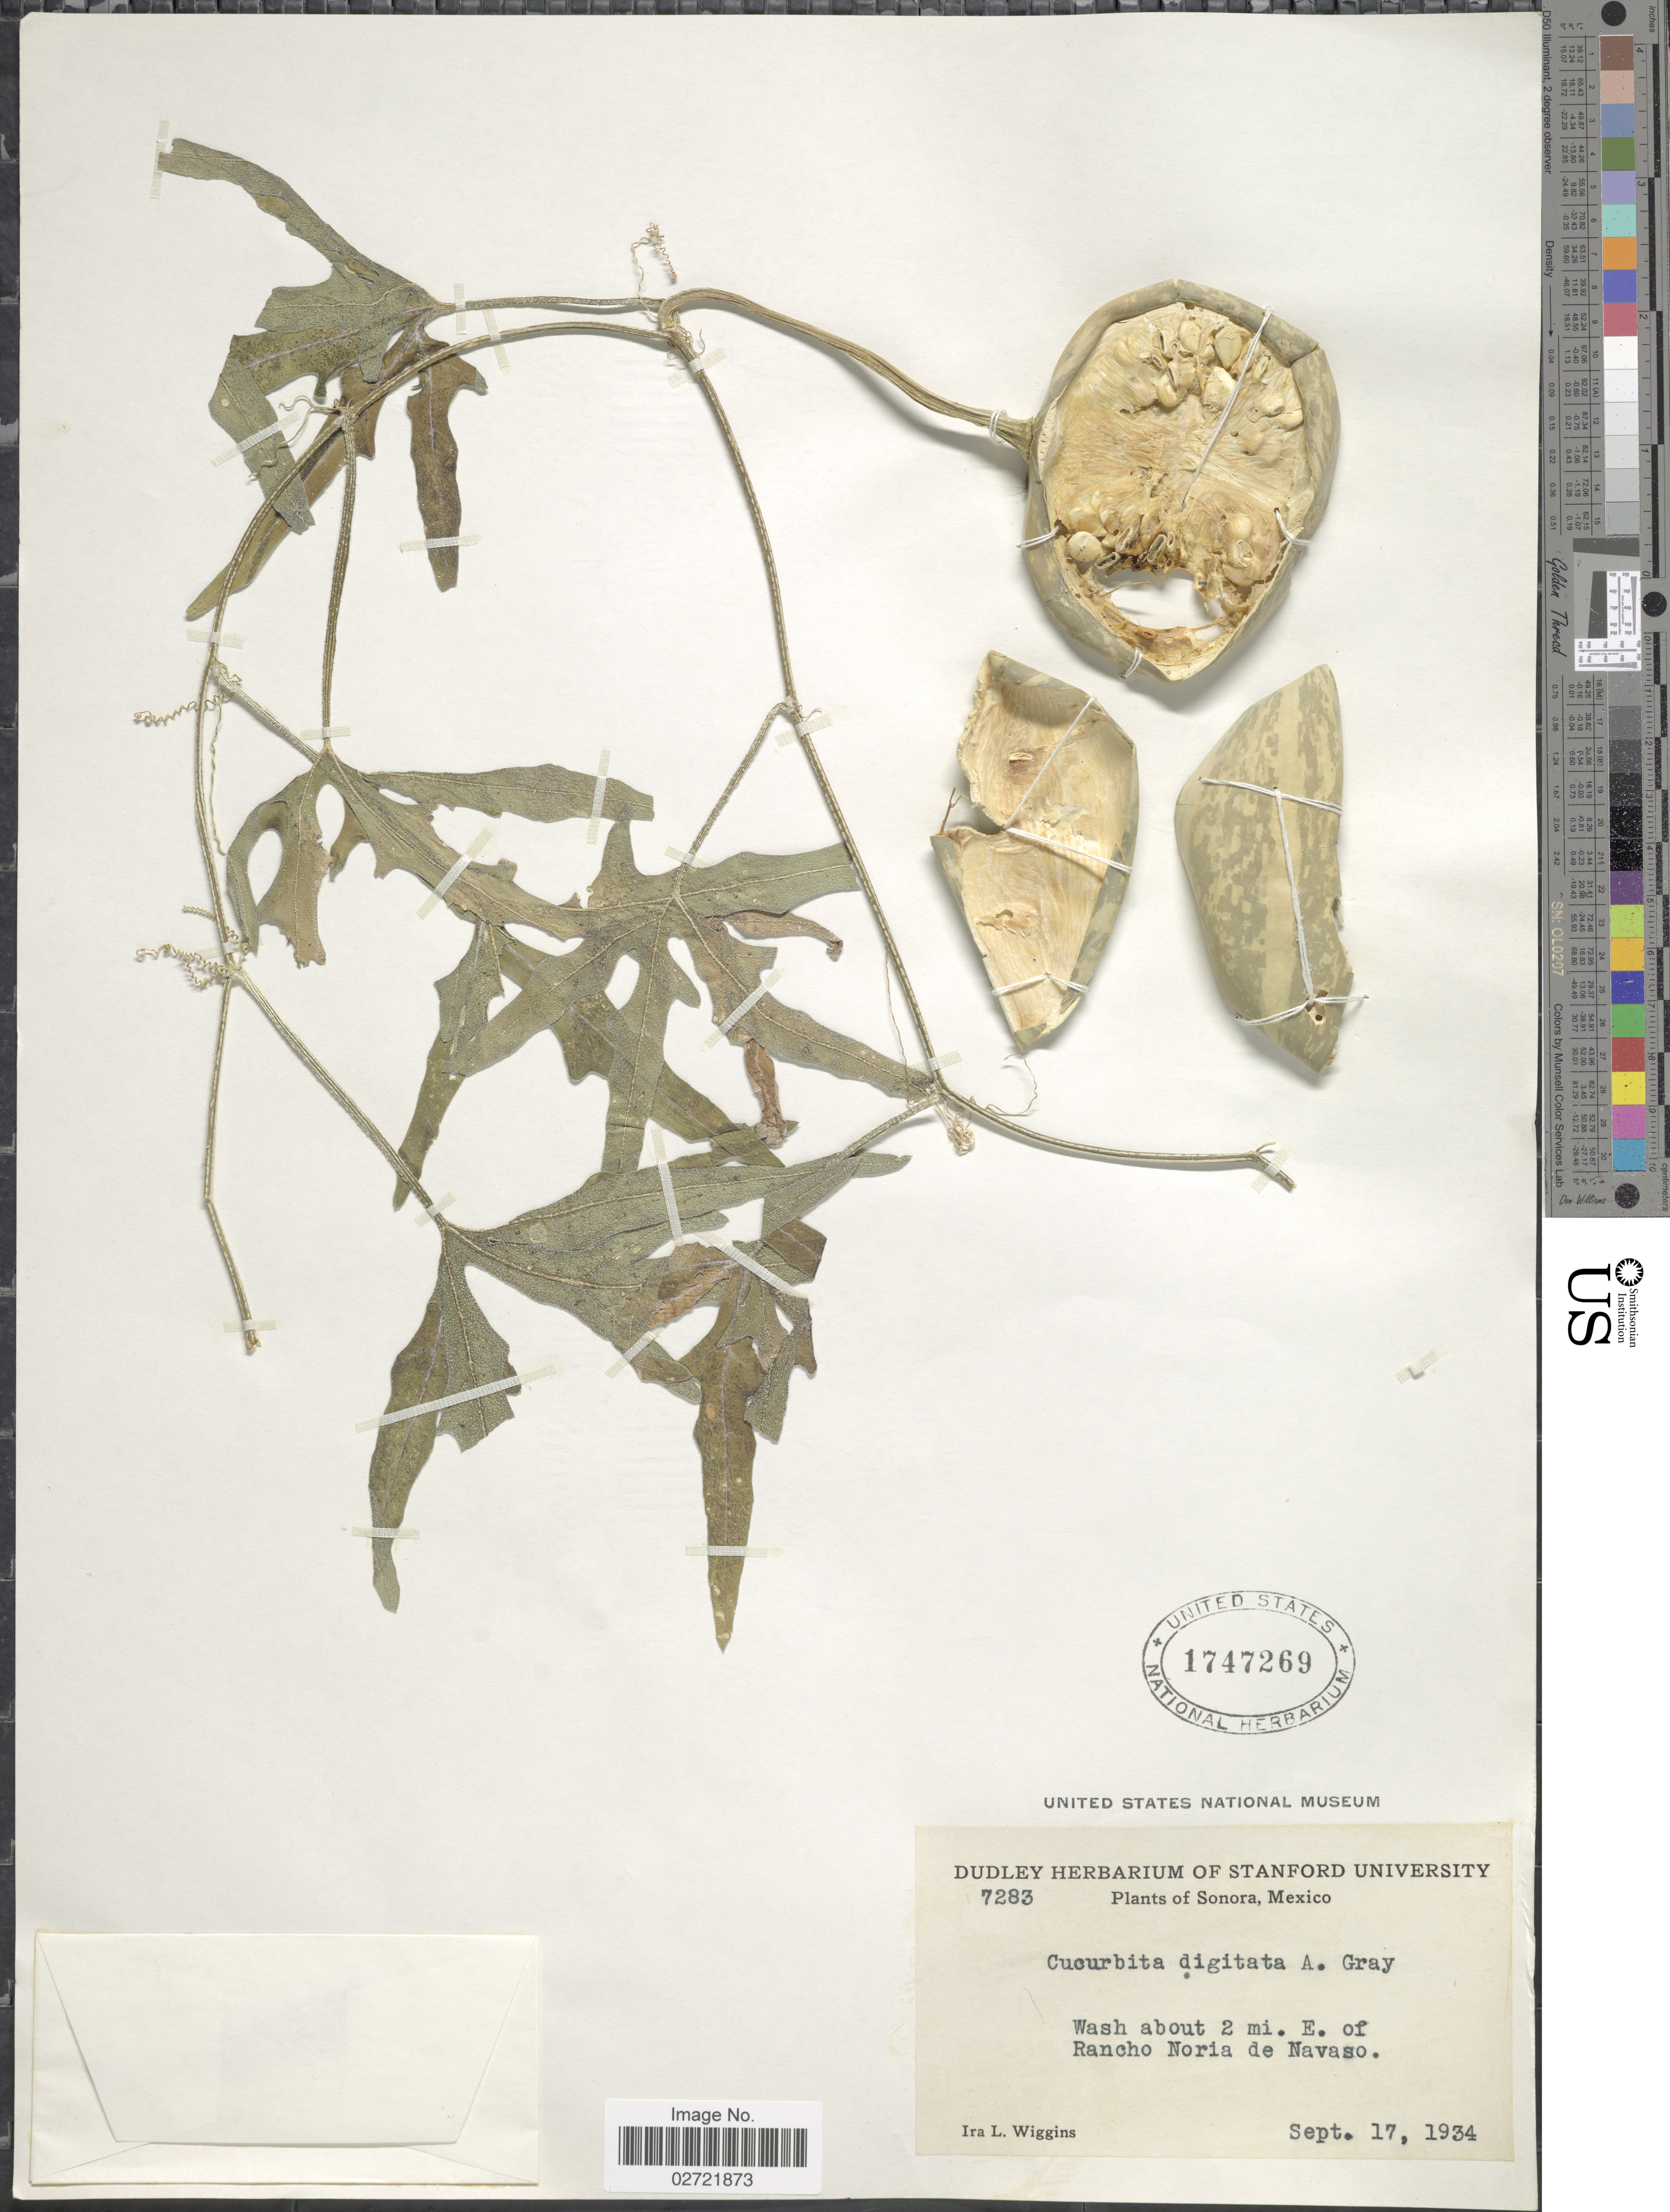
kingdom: Plantae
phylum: Tracheophyta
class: Magnoliopsida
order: Cucurbitales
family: Cucurbitaceae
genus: Cucurbita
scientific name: Cucurbita digitata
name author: A. Gray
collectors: I. L. Wiggins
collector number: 7283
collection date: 1934-09-17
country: Mexico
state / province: Sonora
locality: Wash about 2 mi E of Rancho Noria de Navaso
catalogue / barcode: US 1747269